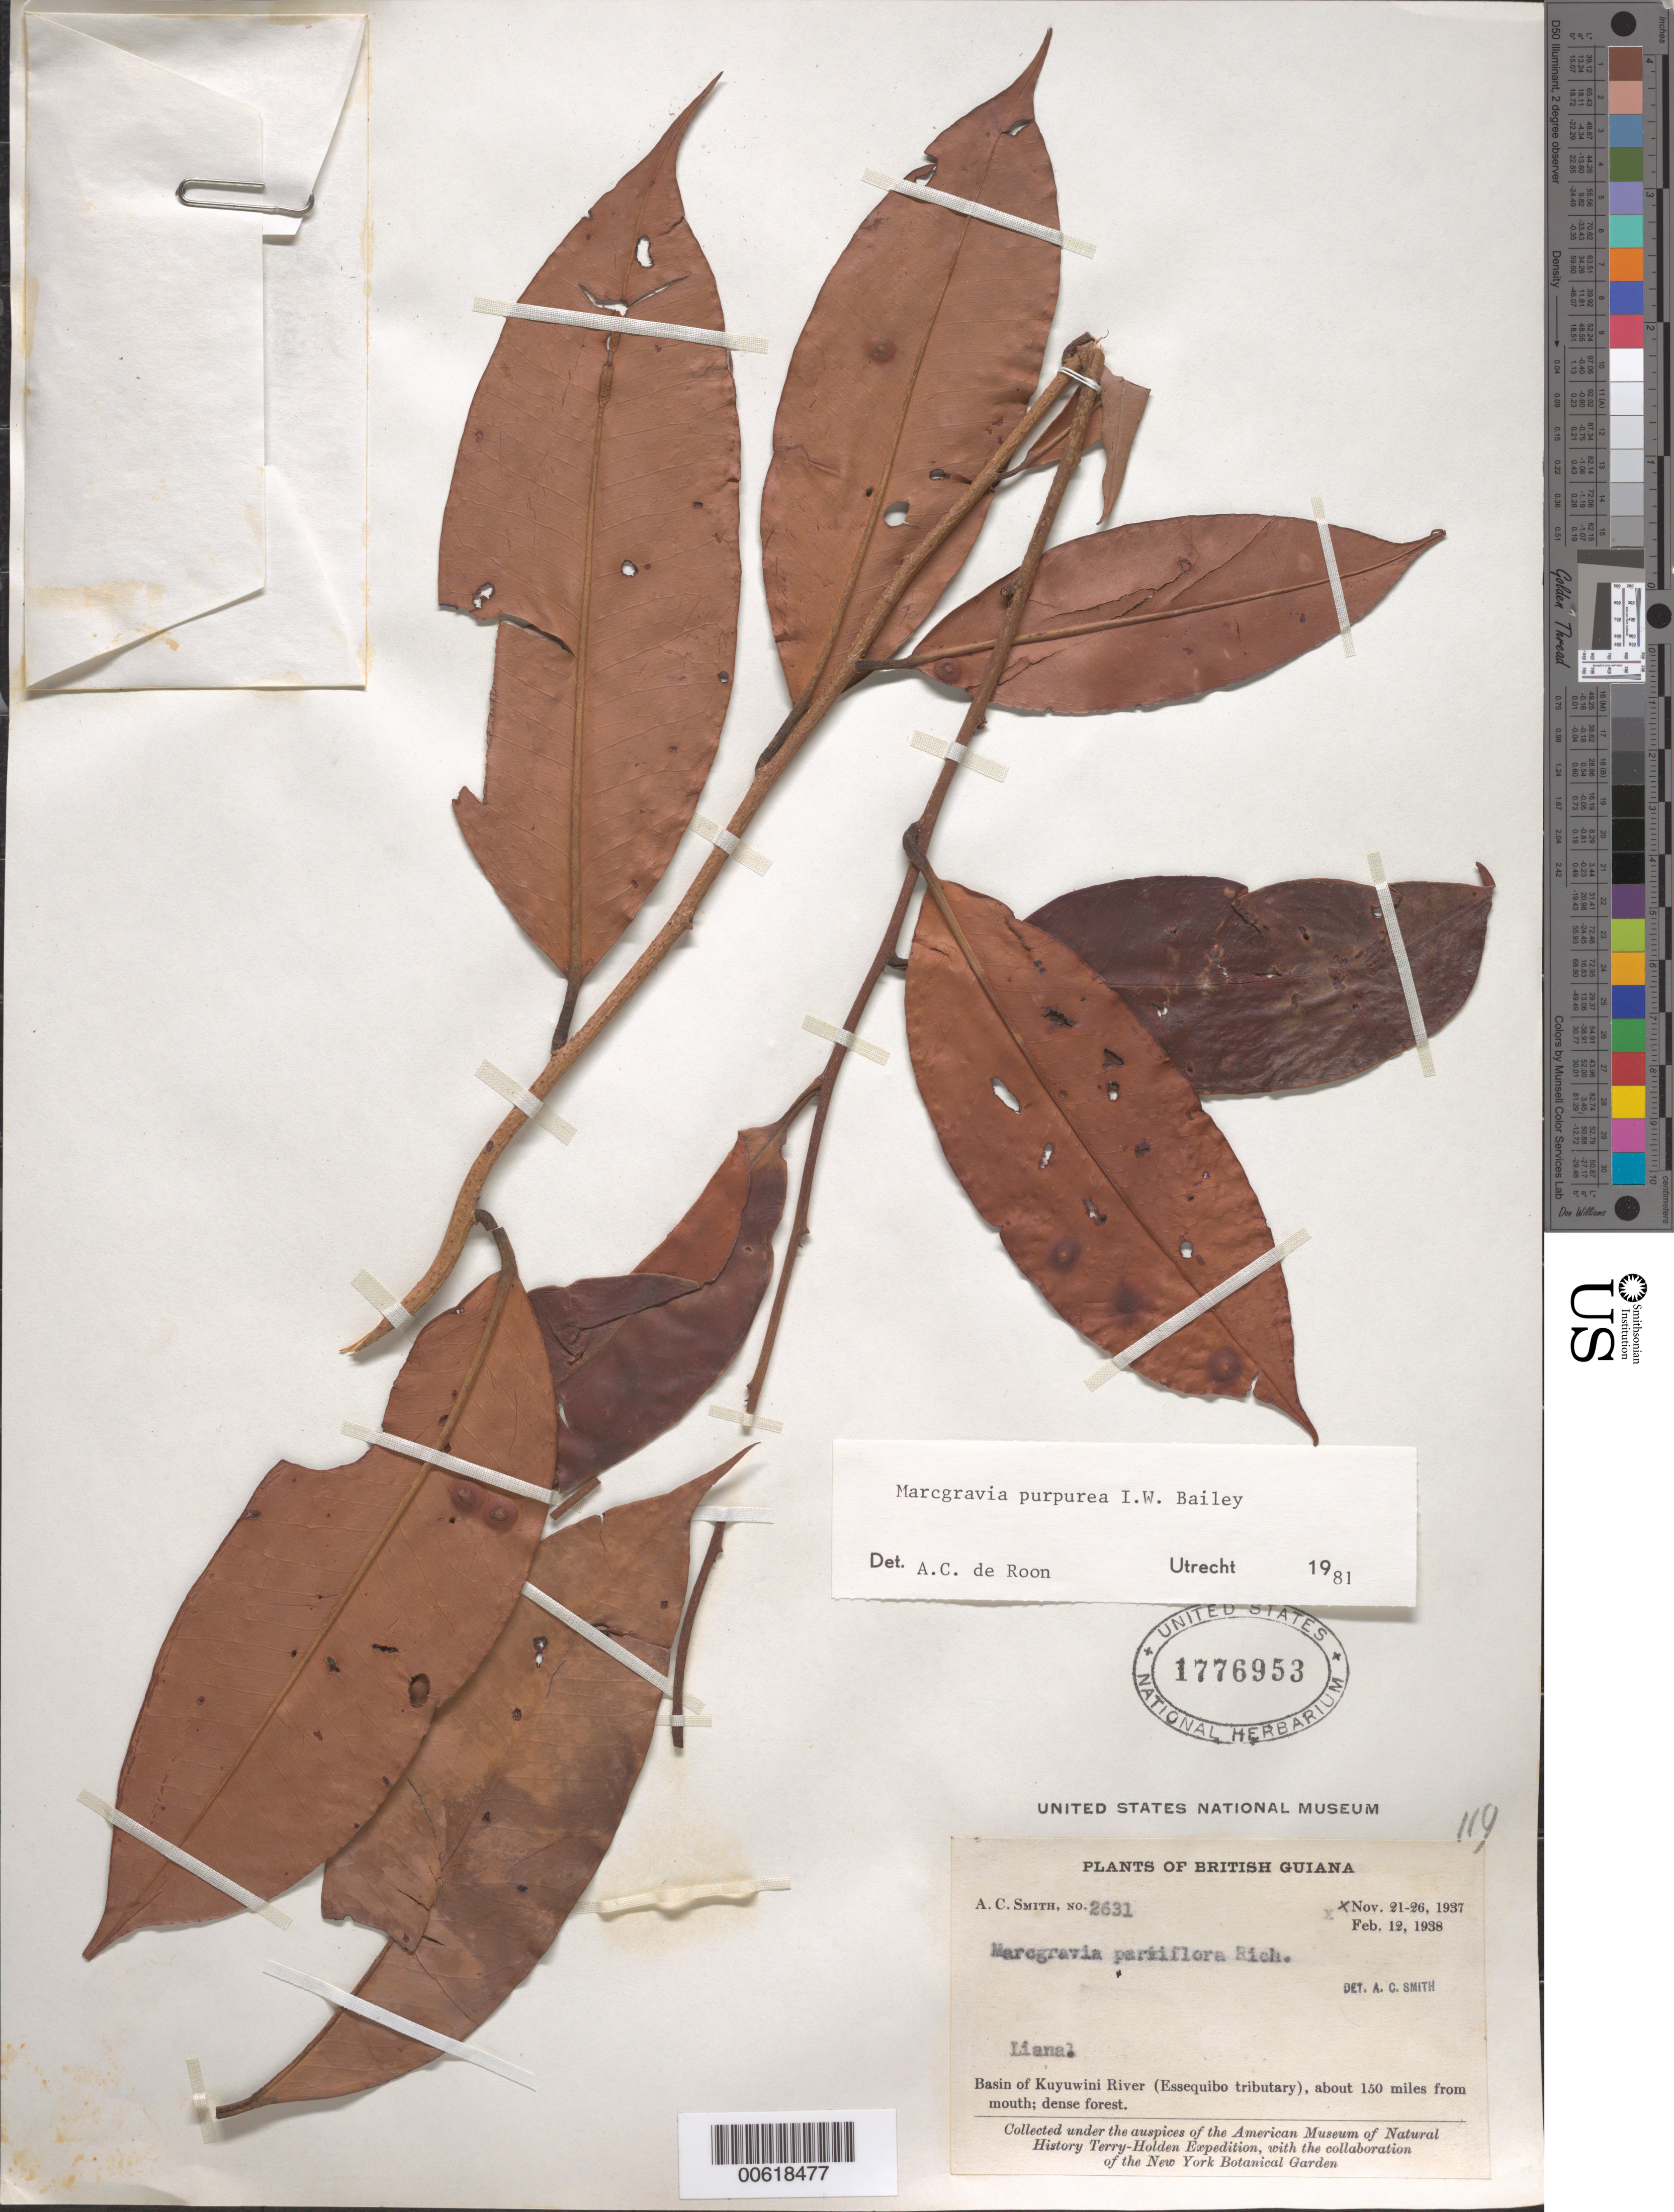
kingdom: Plantae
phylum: Tracheophyta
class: Magnoliopsida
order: Ericales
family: Marcgraviaceae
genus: Marcgravia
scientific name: Marcgravia purpurea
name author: I.W. Bailey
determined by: de Roon, A. C.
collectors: A. C. Smith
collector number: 2631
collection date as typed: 21-Nov-37 to 26-Nov-37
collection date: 1937-11-21/1937-11-26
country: Guyana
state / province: U. Takutu-U. Essequibo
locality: Kuyuwini River Basin (Essequibo River tributary), about 150 mi. from mouth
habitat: Dense forest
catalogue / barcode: US 1776953